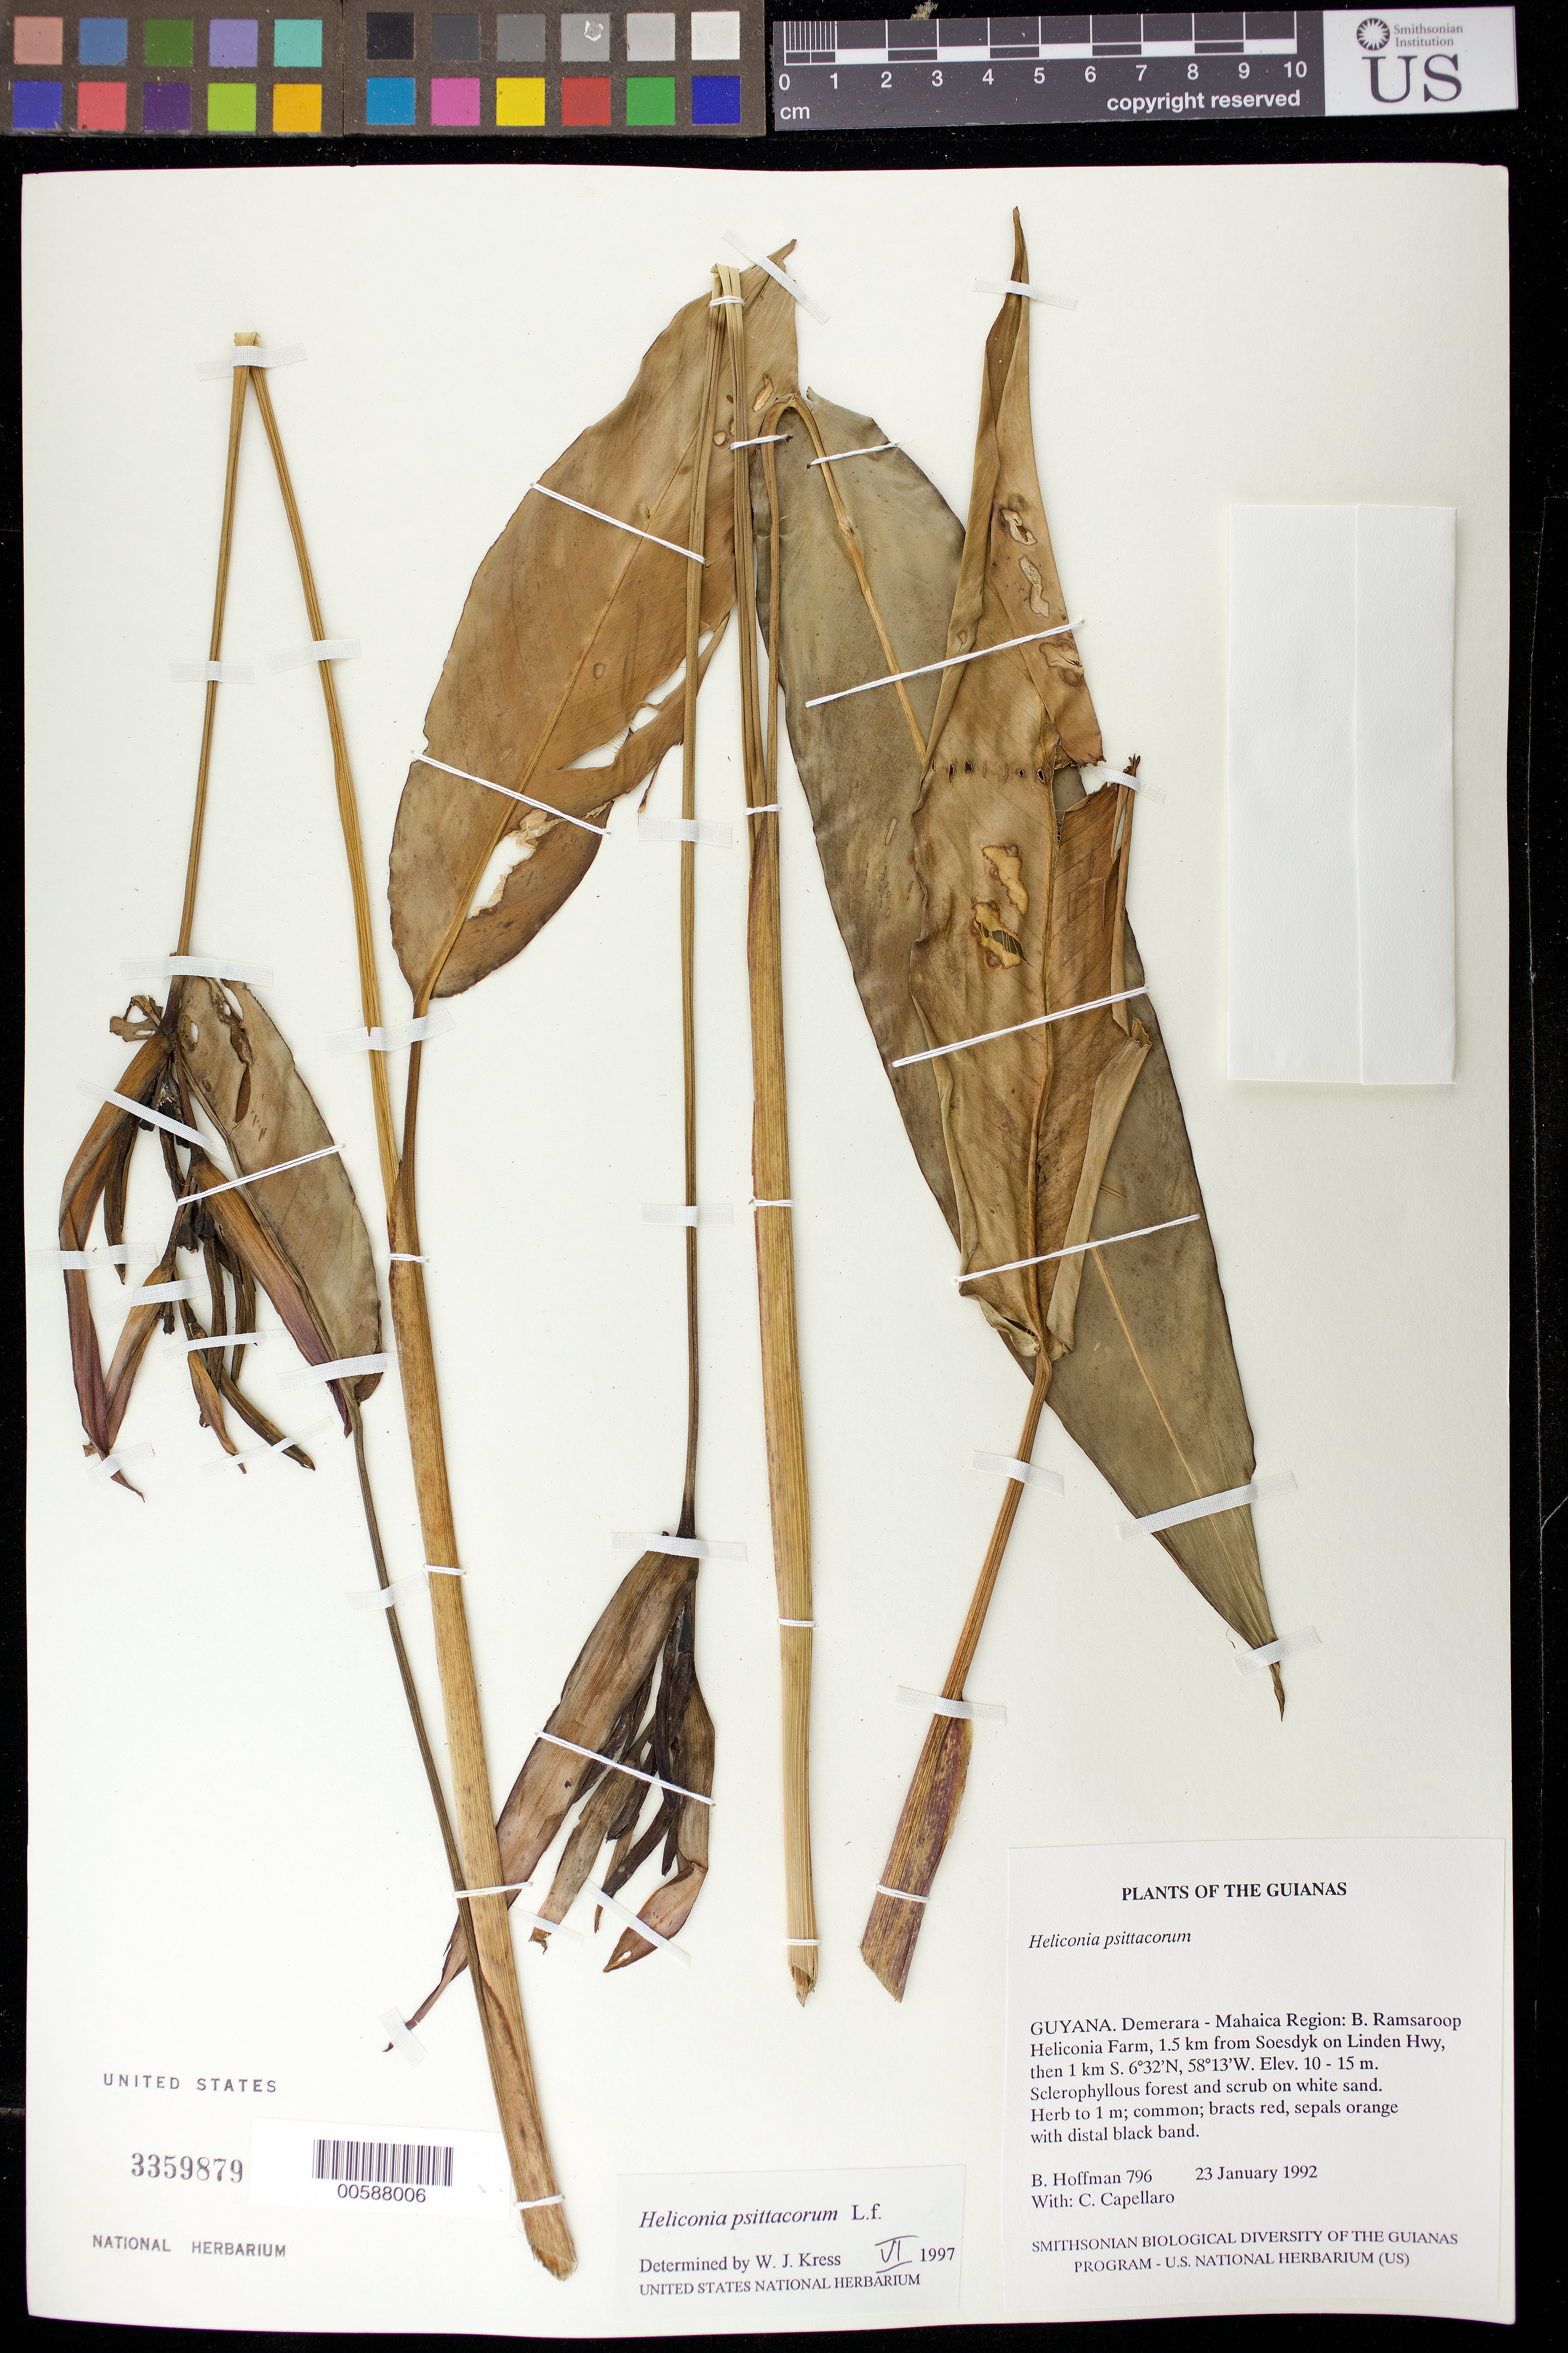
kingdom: Plantae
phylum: Tracheophyta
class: Liliopsida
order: Zingiberales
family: Heliconiaceae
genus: Heliconia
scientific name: Heliconia psittacorum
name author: L. f.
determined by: Kress, W. J., (US), Smithsonian Institution - National Museum of Natural History (UNITED STATES)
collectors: B. Hoffman & C. Capellaro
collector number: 796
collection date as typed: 23 January 1992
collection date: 1992-01-23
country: Guyana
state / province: Demerara-Mahaica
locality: B. Ramsaroop Heliconia Farm, 1.5 km from Soesdyke on Linden Hwy, then 1 km S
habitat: Sclerophyllous forest and scrub on white sand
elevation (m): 10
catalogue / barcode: US 3359879